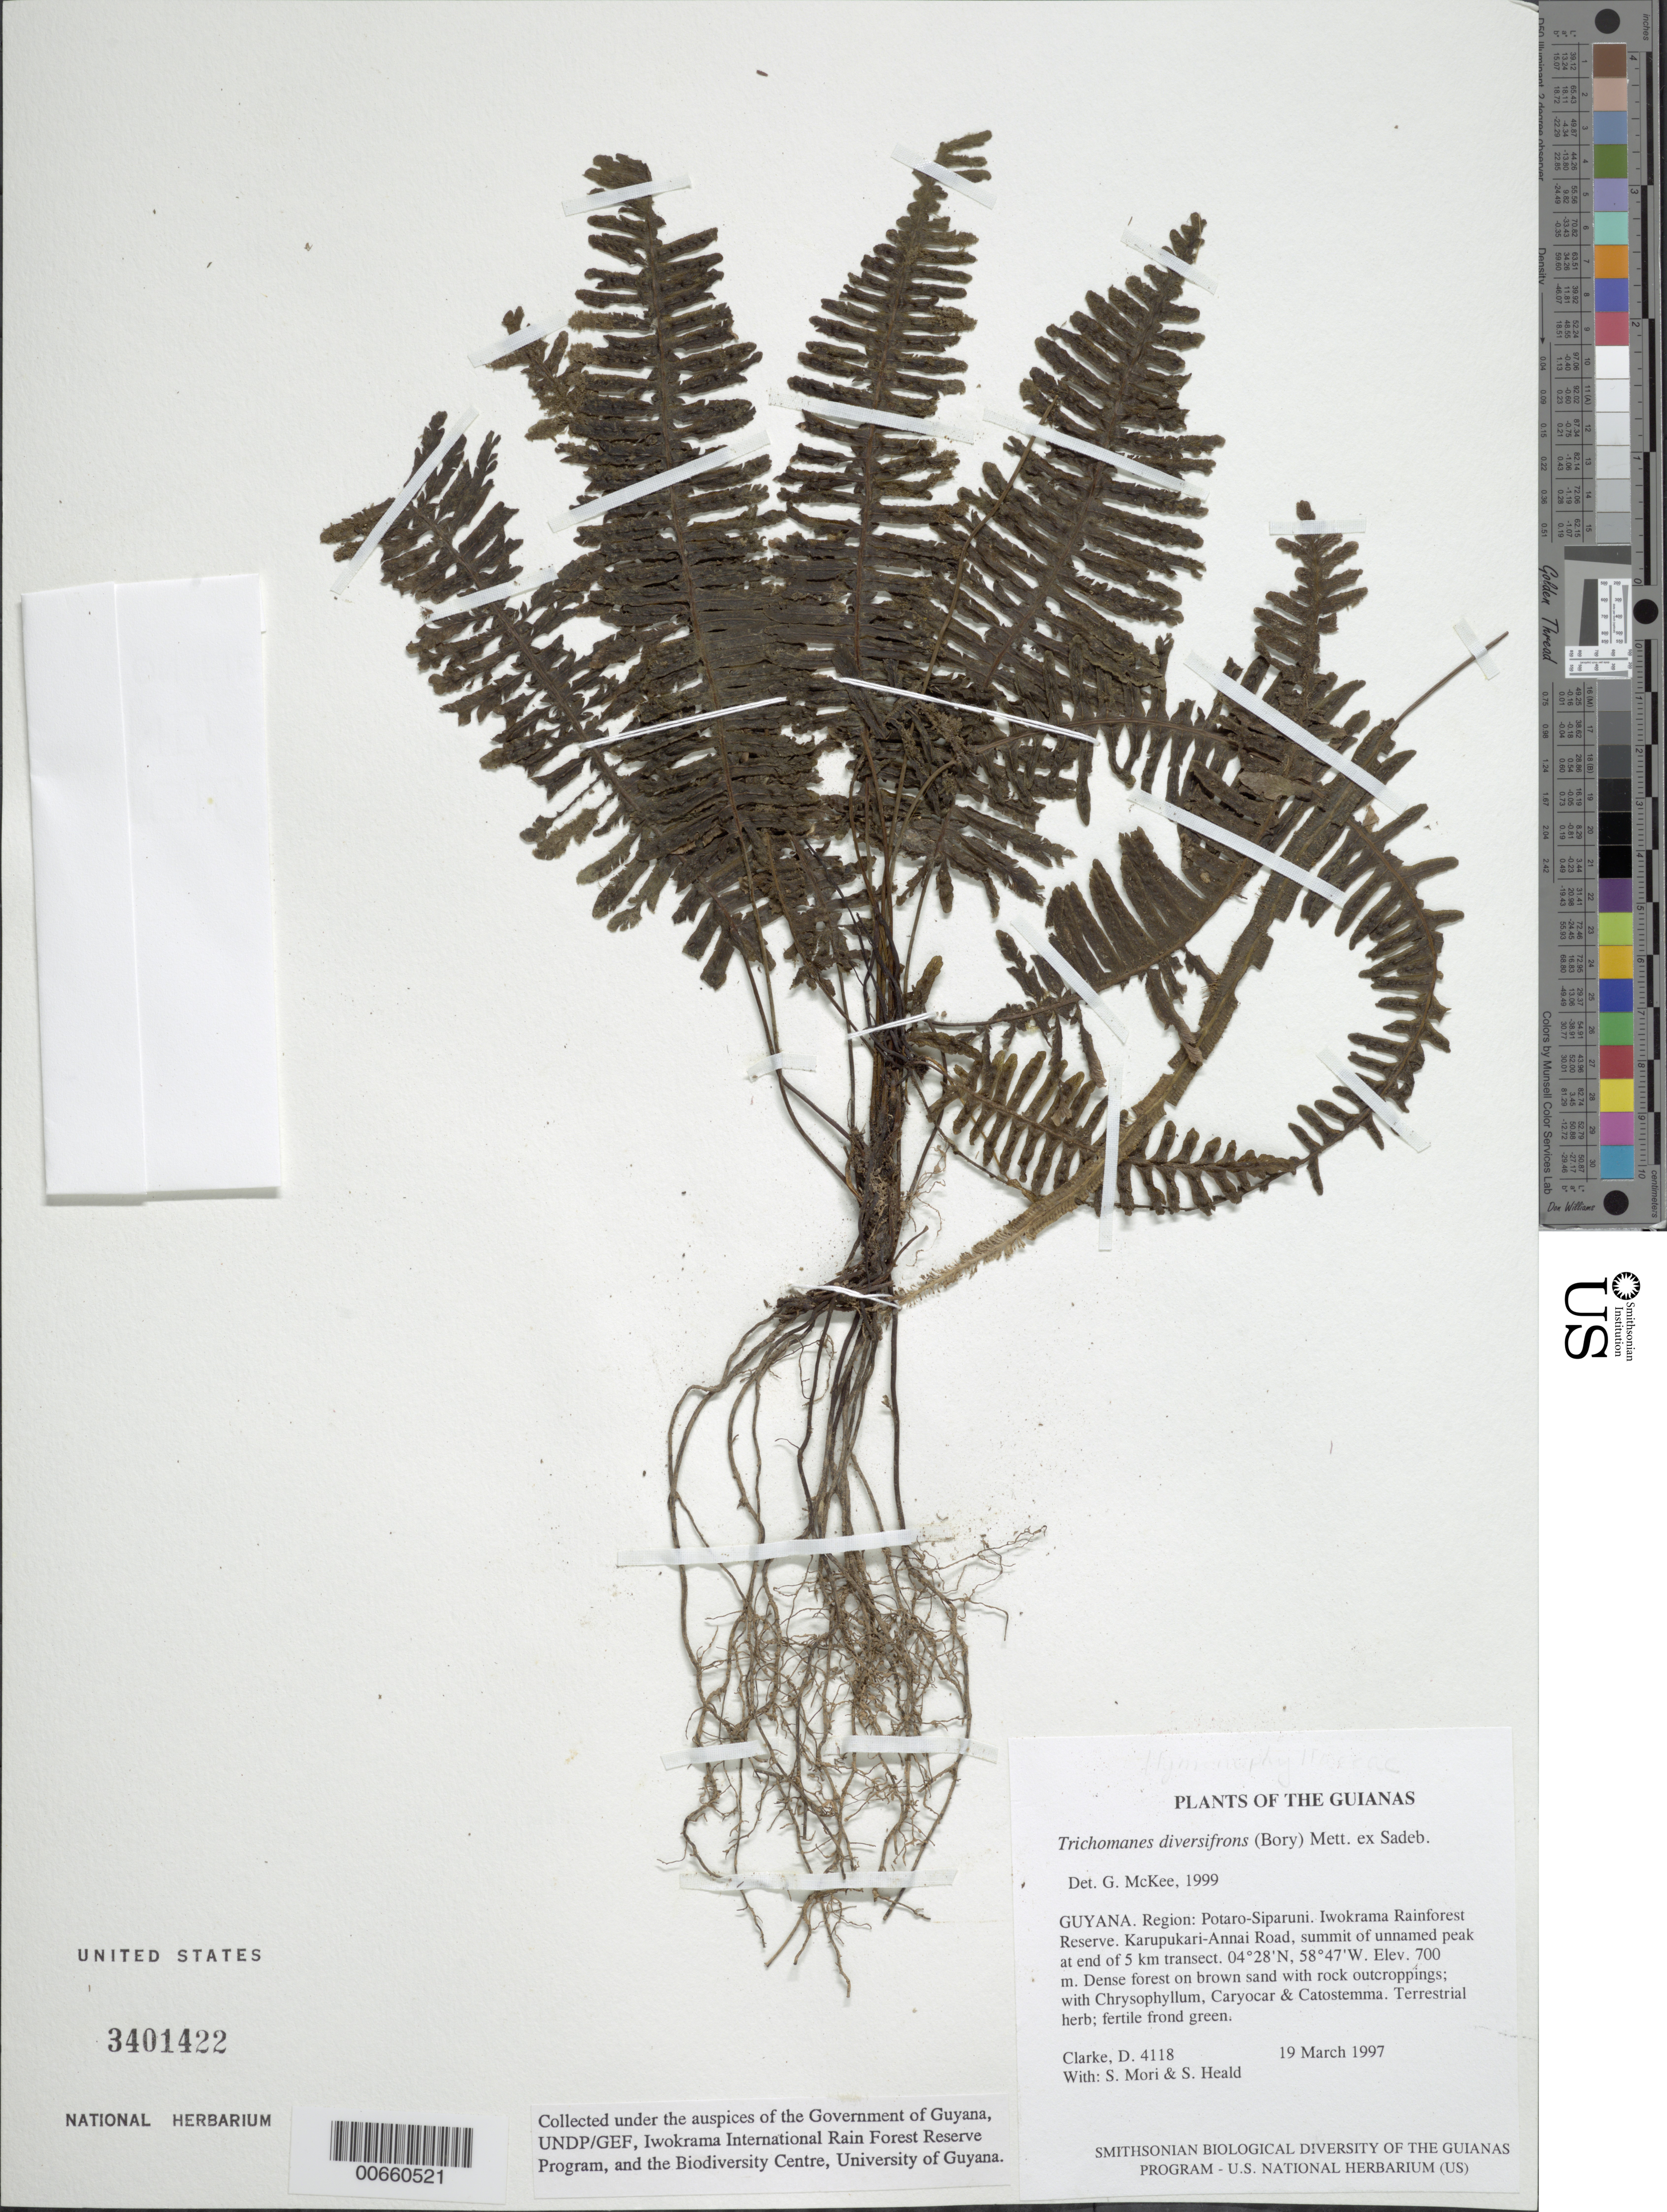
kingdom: Plantae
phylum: Tracheophyta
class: Polypodiopsida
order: Hymenophyllales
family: Hymenophyllaceae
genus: Trichomanes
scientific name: Trichomanes diversifrons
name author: (Bory) Mett. ex Sadeb.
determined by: McKee, G. S., (US), NMNH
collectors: H. D. Clarke, S. Mori & S. Heald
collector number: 4118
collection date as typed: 19 March 1997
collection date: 1997-03-19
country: Guyana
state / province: Potaro-Siparuni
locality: Iwokrama Rainforest Reserve. Karupukari-Annai Road, summit of unnamed peak at end of 5 km transect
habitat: Dense forest on brown sand with rock outcroppings; with Chrysophyllum, Caryocar & Catostemma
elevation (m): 700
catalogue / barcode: US 3401422